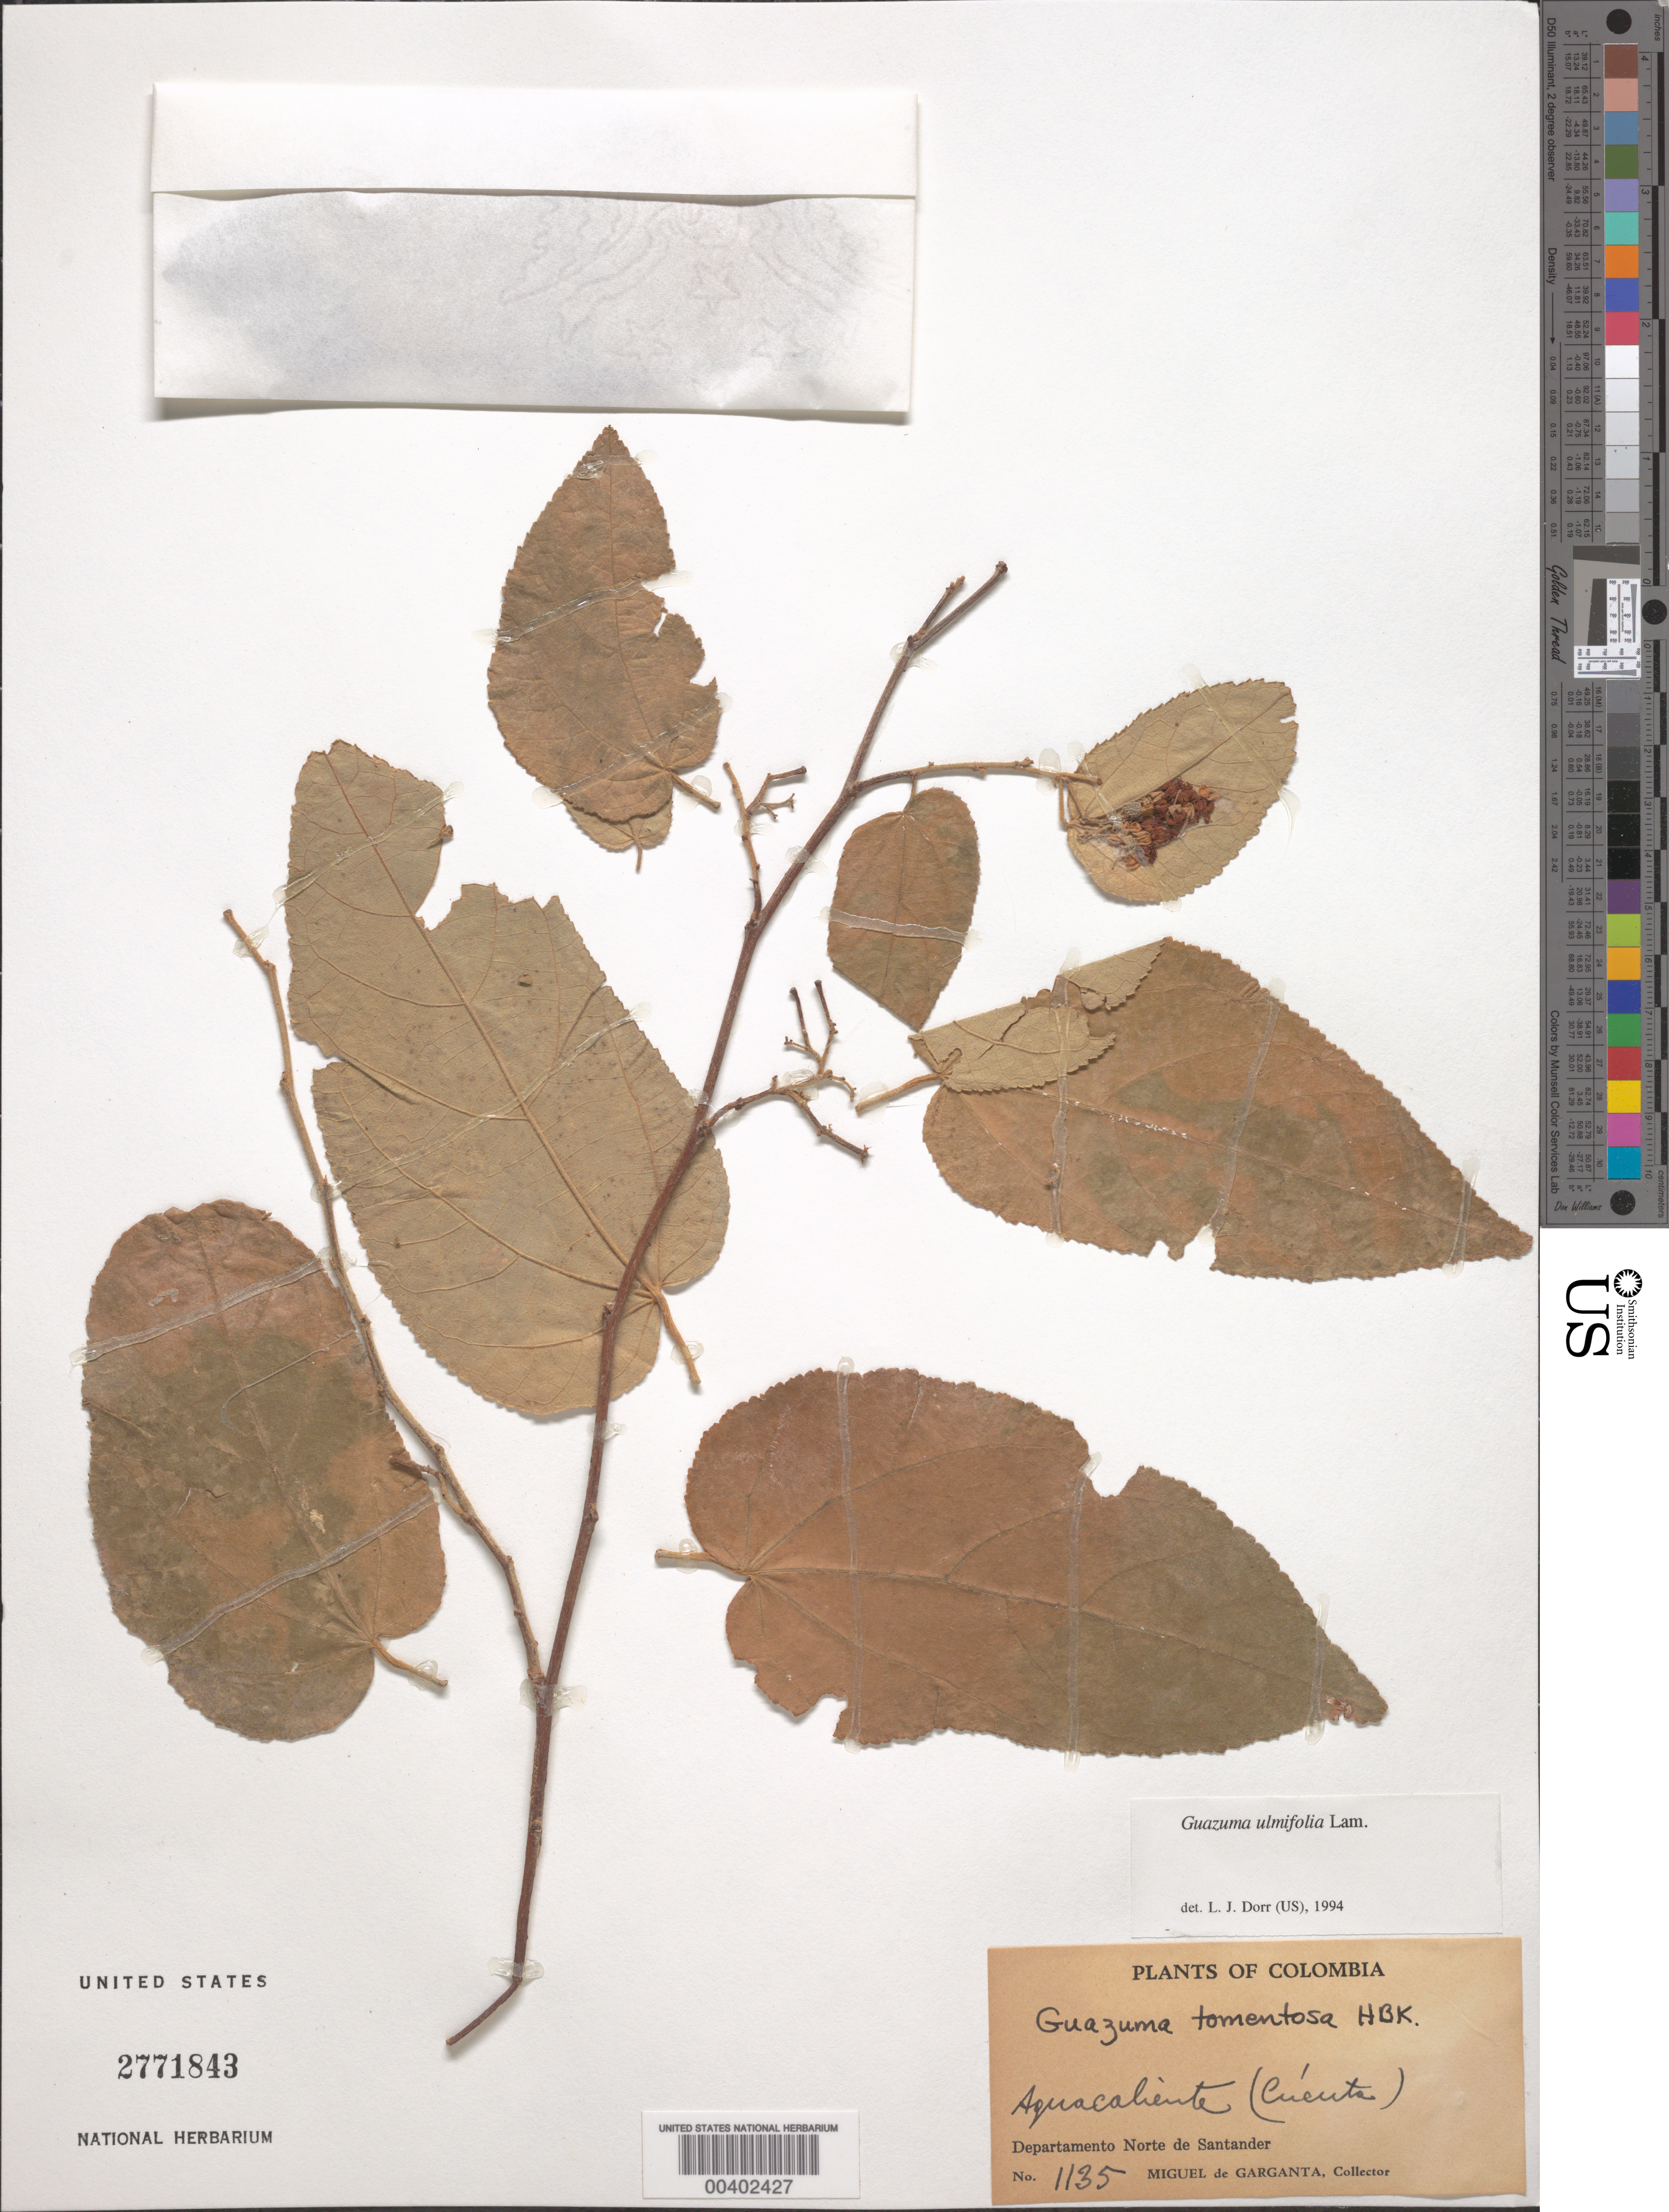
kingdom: Plantae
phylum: Tracheophyta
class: Magnoliopsida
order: Malvales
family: Malvaceae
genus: Guazuma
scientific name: Guazuma ulmifolia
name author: Lam.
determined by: Dorr, L. J., (BOT), Smithsonian Institution - National Museum of Natural History (UNITED STATES)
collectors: M. Garganta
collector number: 1135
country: Colombia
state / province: Norte de Santander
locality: Aqua Caliente (Cuénta)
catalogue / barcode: US 2771843